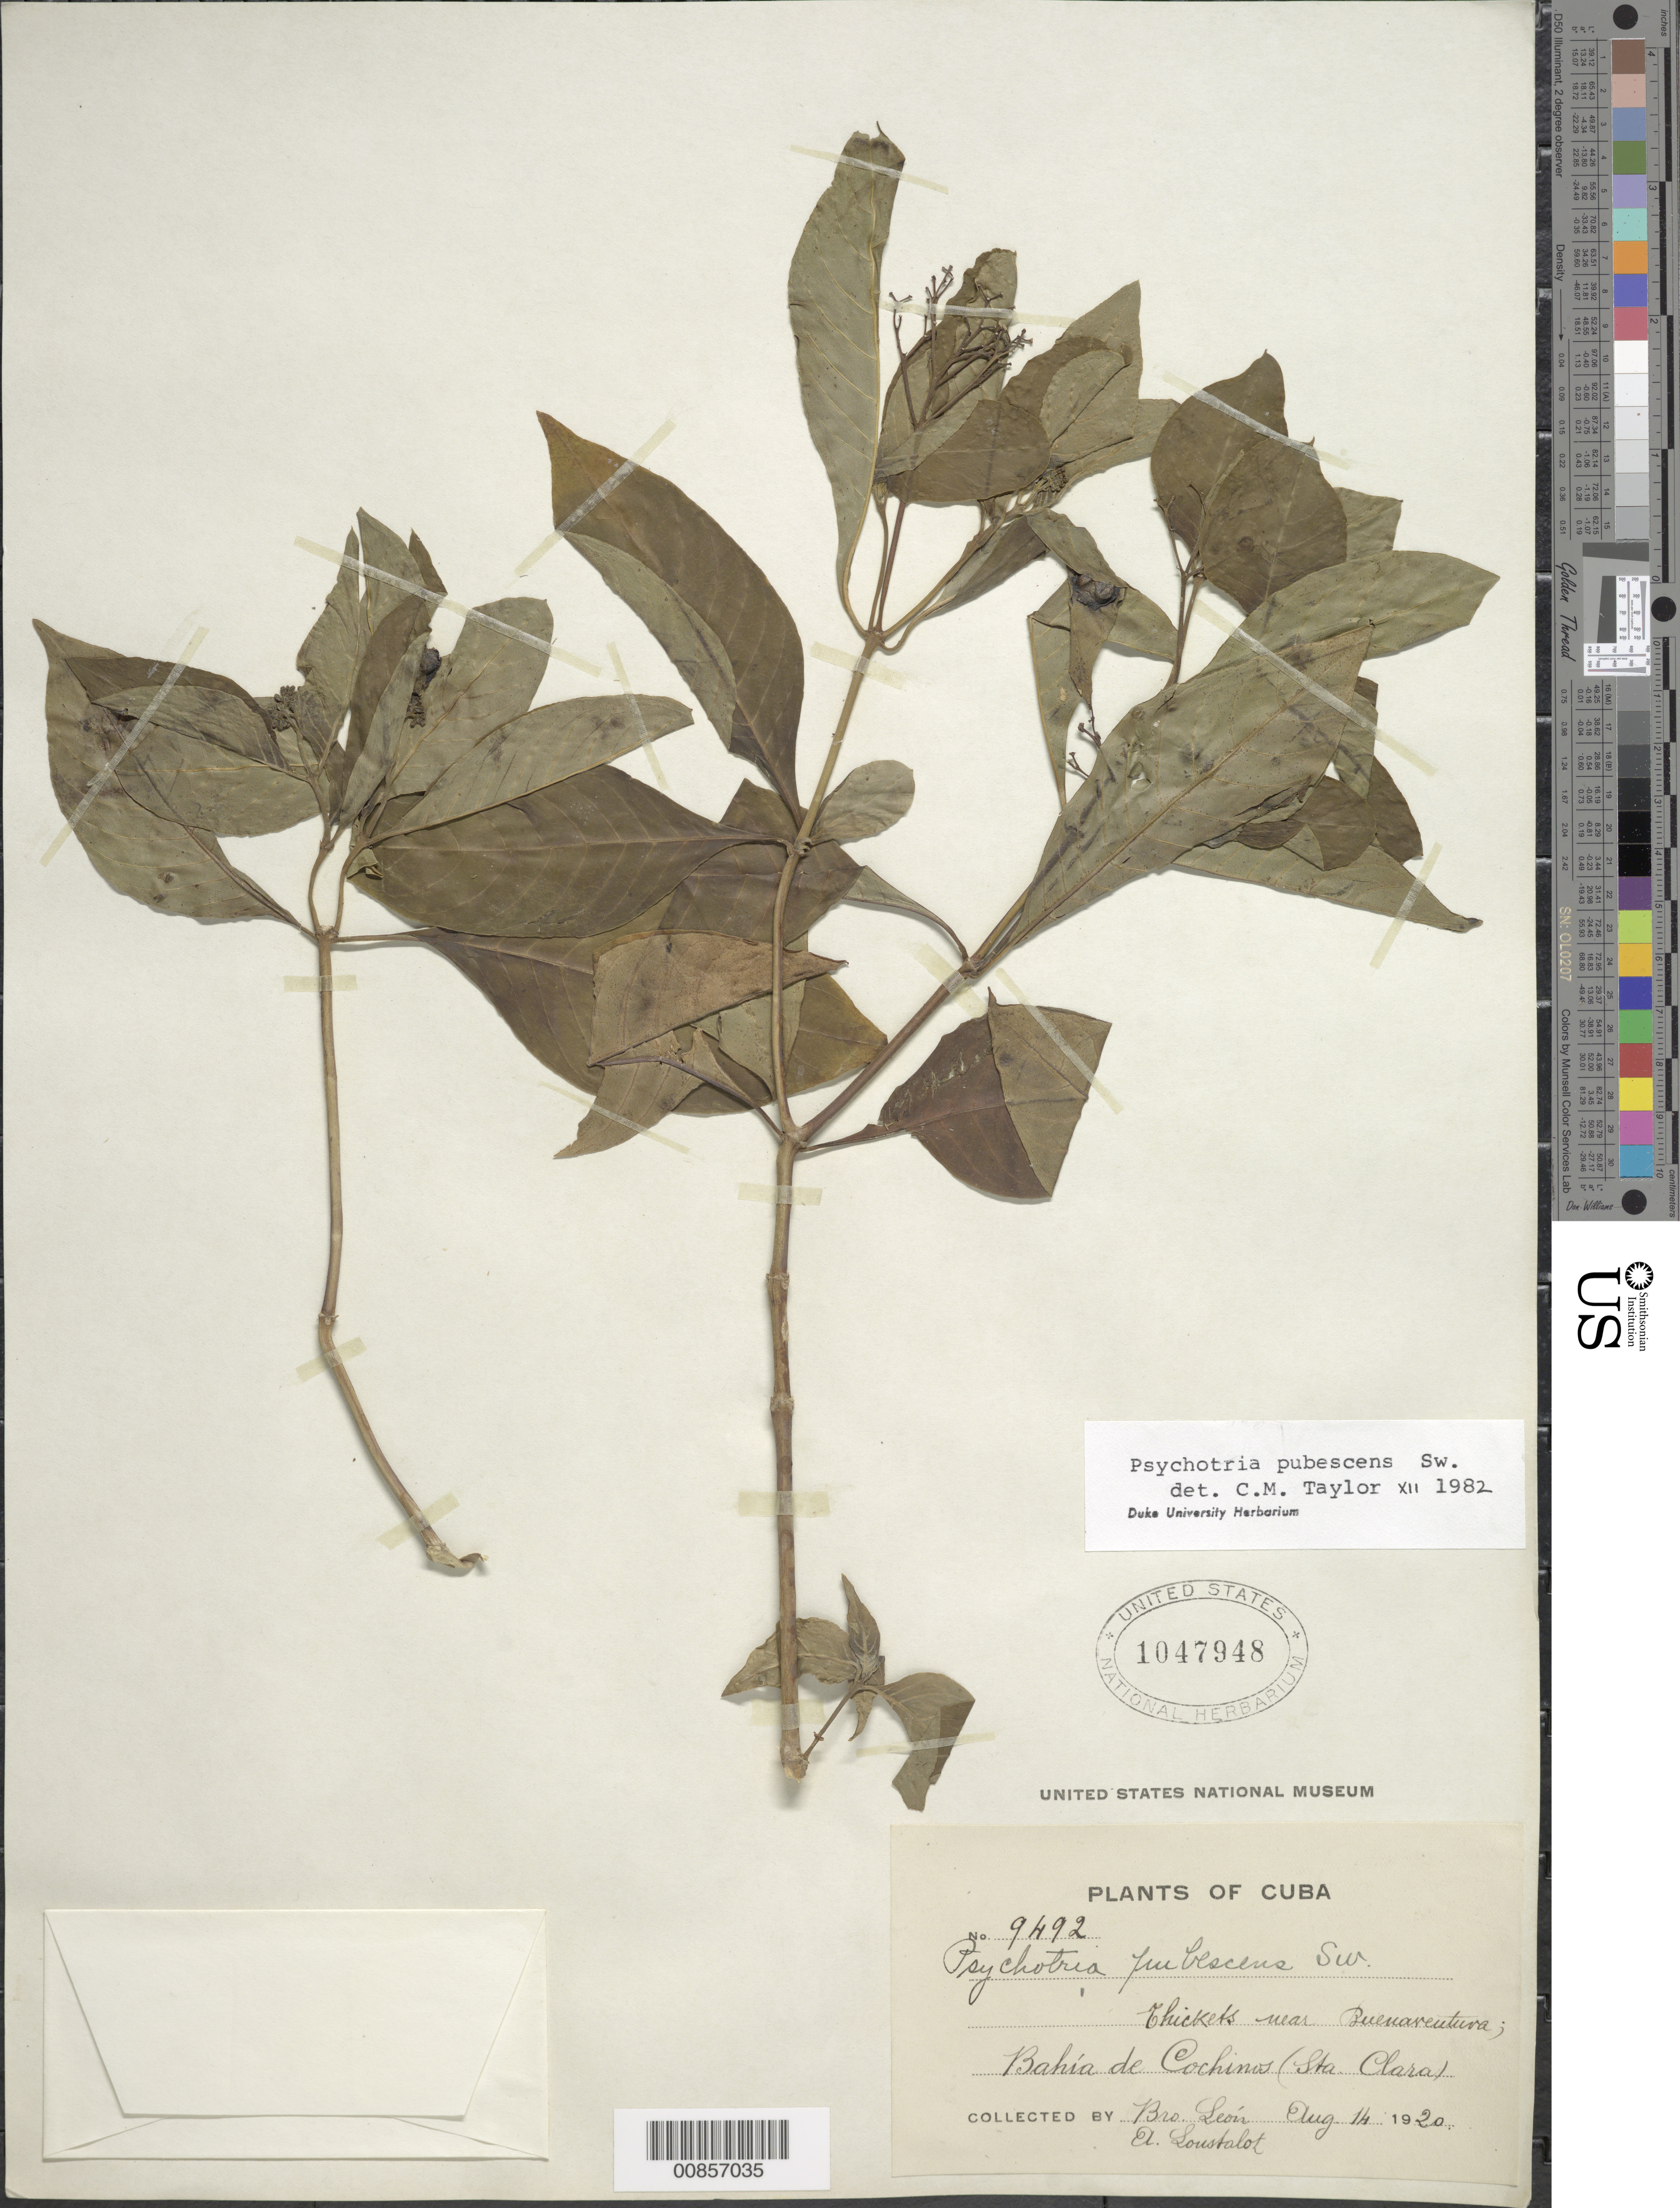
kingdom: Plantae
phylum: Tracheophyta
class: Magnoliopsida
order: Gentianales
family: Rubiaceae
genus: Psychotria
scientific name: Psychotria pubescens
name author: Sw.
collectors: Bro. León & A. Soustalot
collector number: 9492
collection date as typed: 14 Aug 1920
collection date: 1920-08-14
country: Cuba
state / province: Las Villas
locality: Bahia de Cochinos. Near Buenareutura.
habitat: Thickets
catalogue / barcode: US 1047948